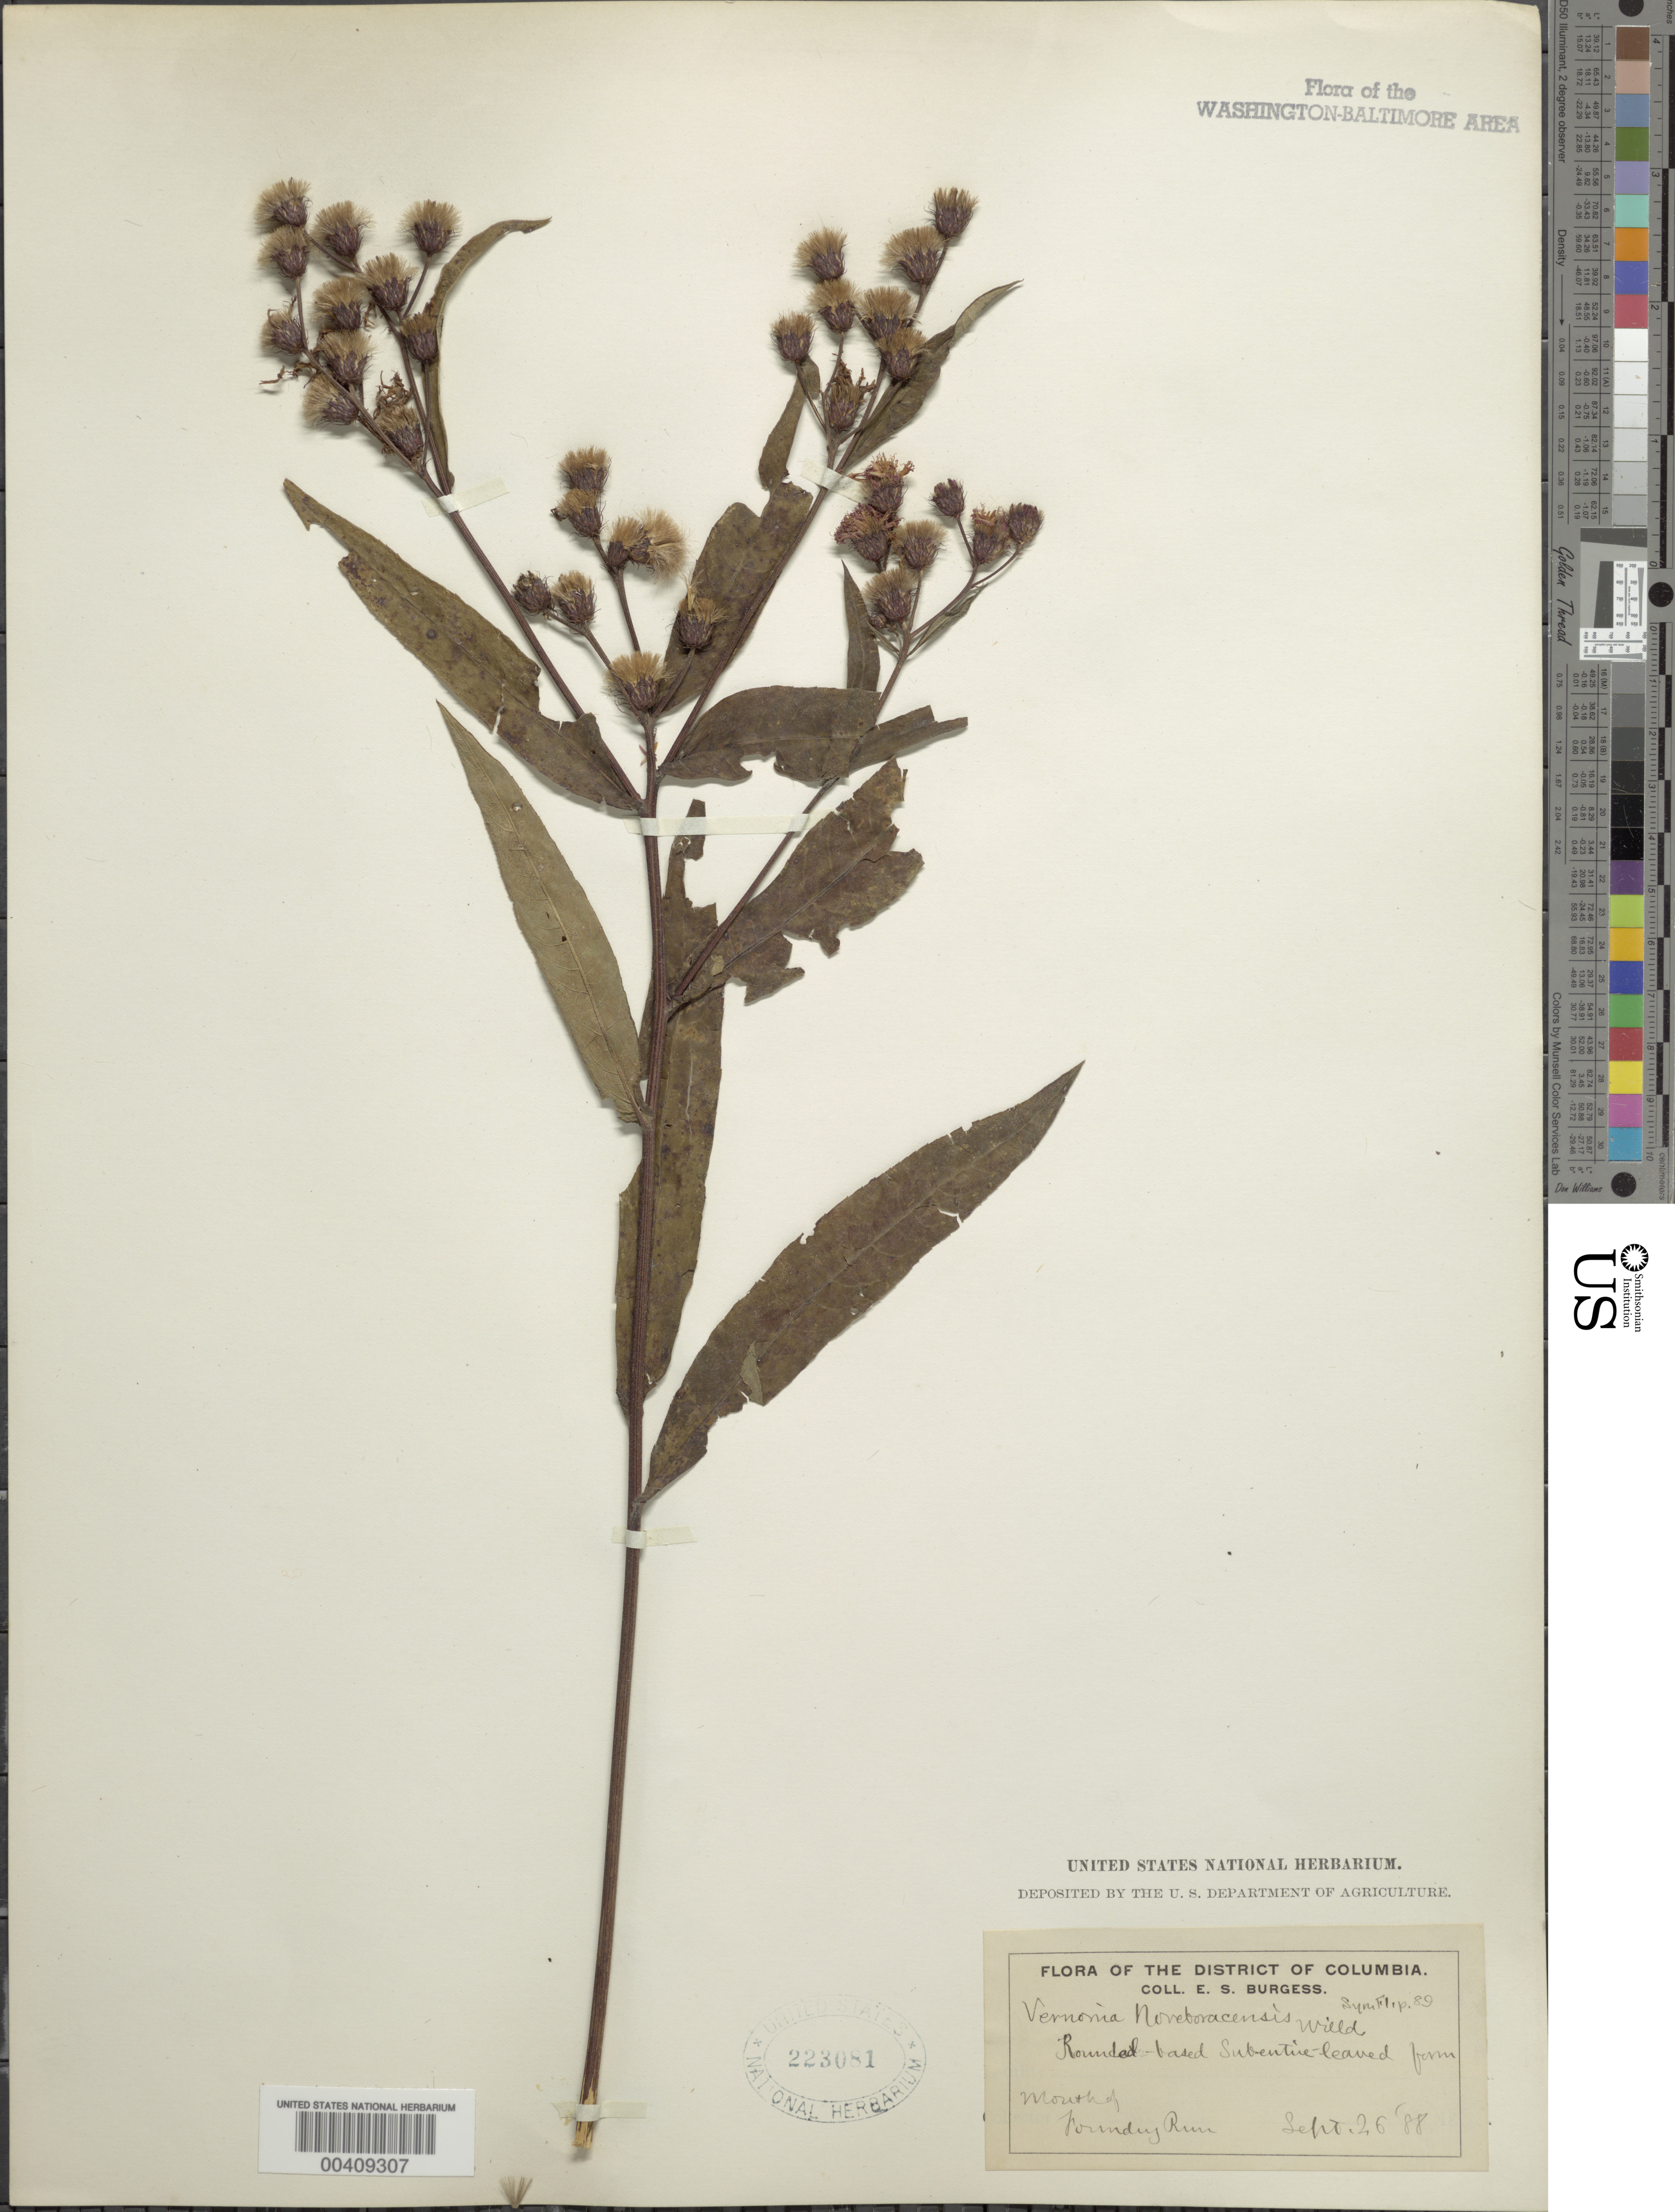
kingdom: Plantae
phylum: Tracheophyta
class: Magnoliopsida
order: Asterales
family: Asteraceae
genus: Vernonia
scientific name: Vernonia noveboracensis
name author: (L.) Michx.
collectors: E. Burgess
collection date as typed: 26 Sep 1888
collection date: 1888-09-26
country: United States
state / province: District of Columbia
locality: Mouth of Foundry Run Glover Archbold Park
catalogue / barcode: US 223081